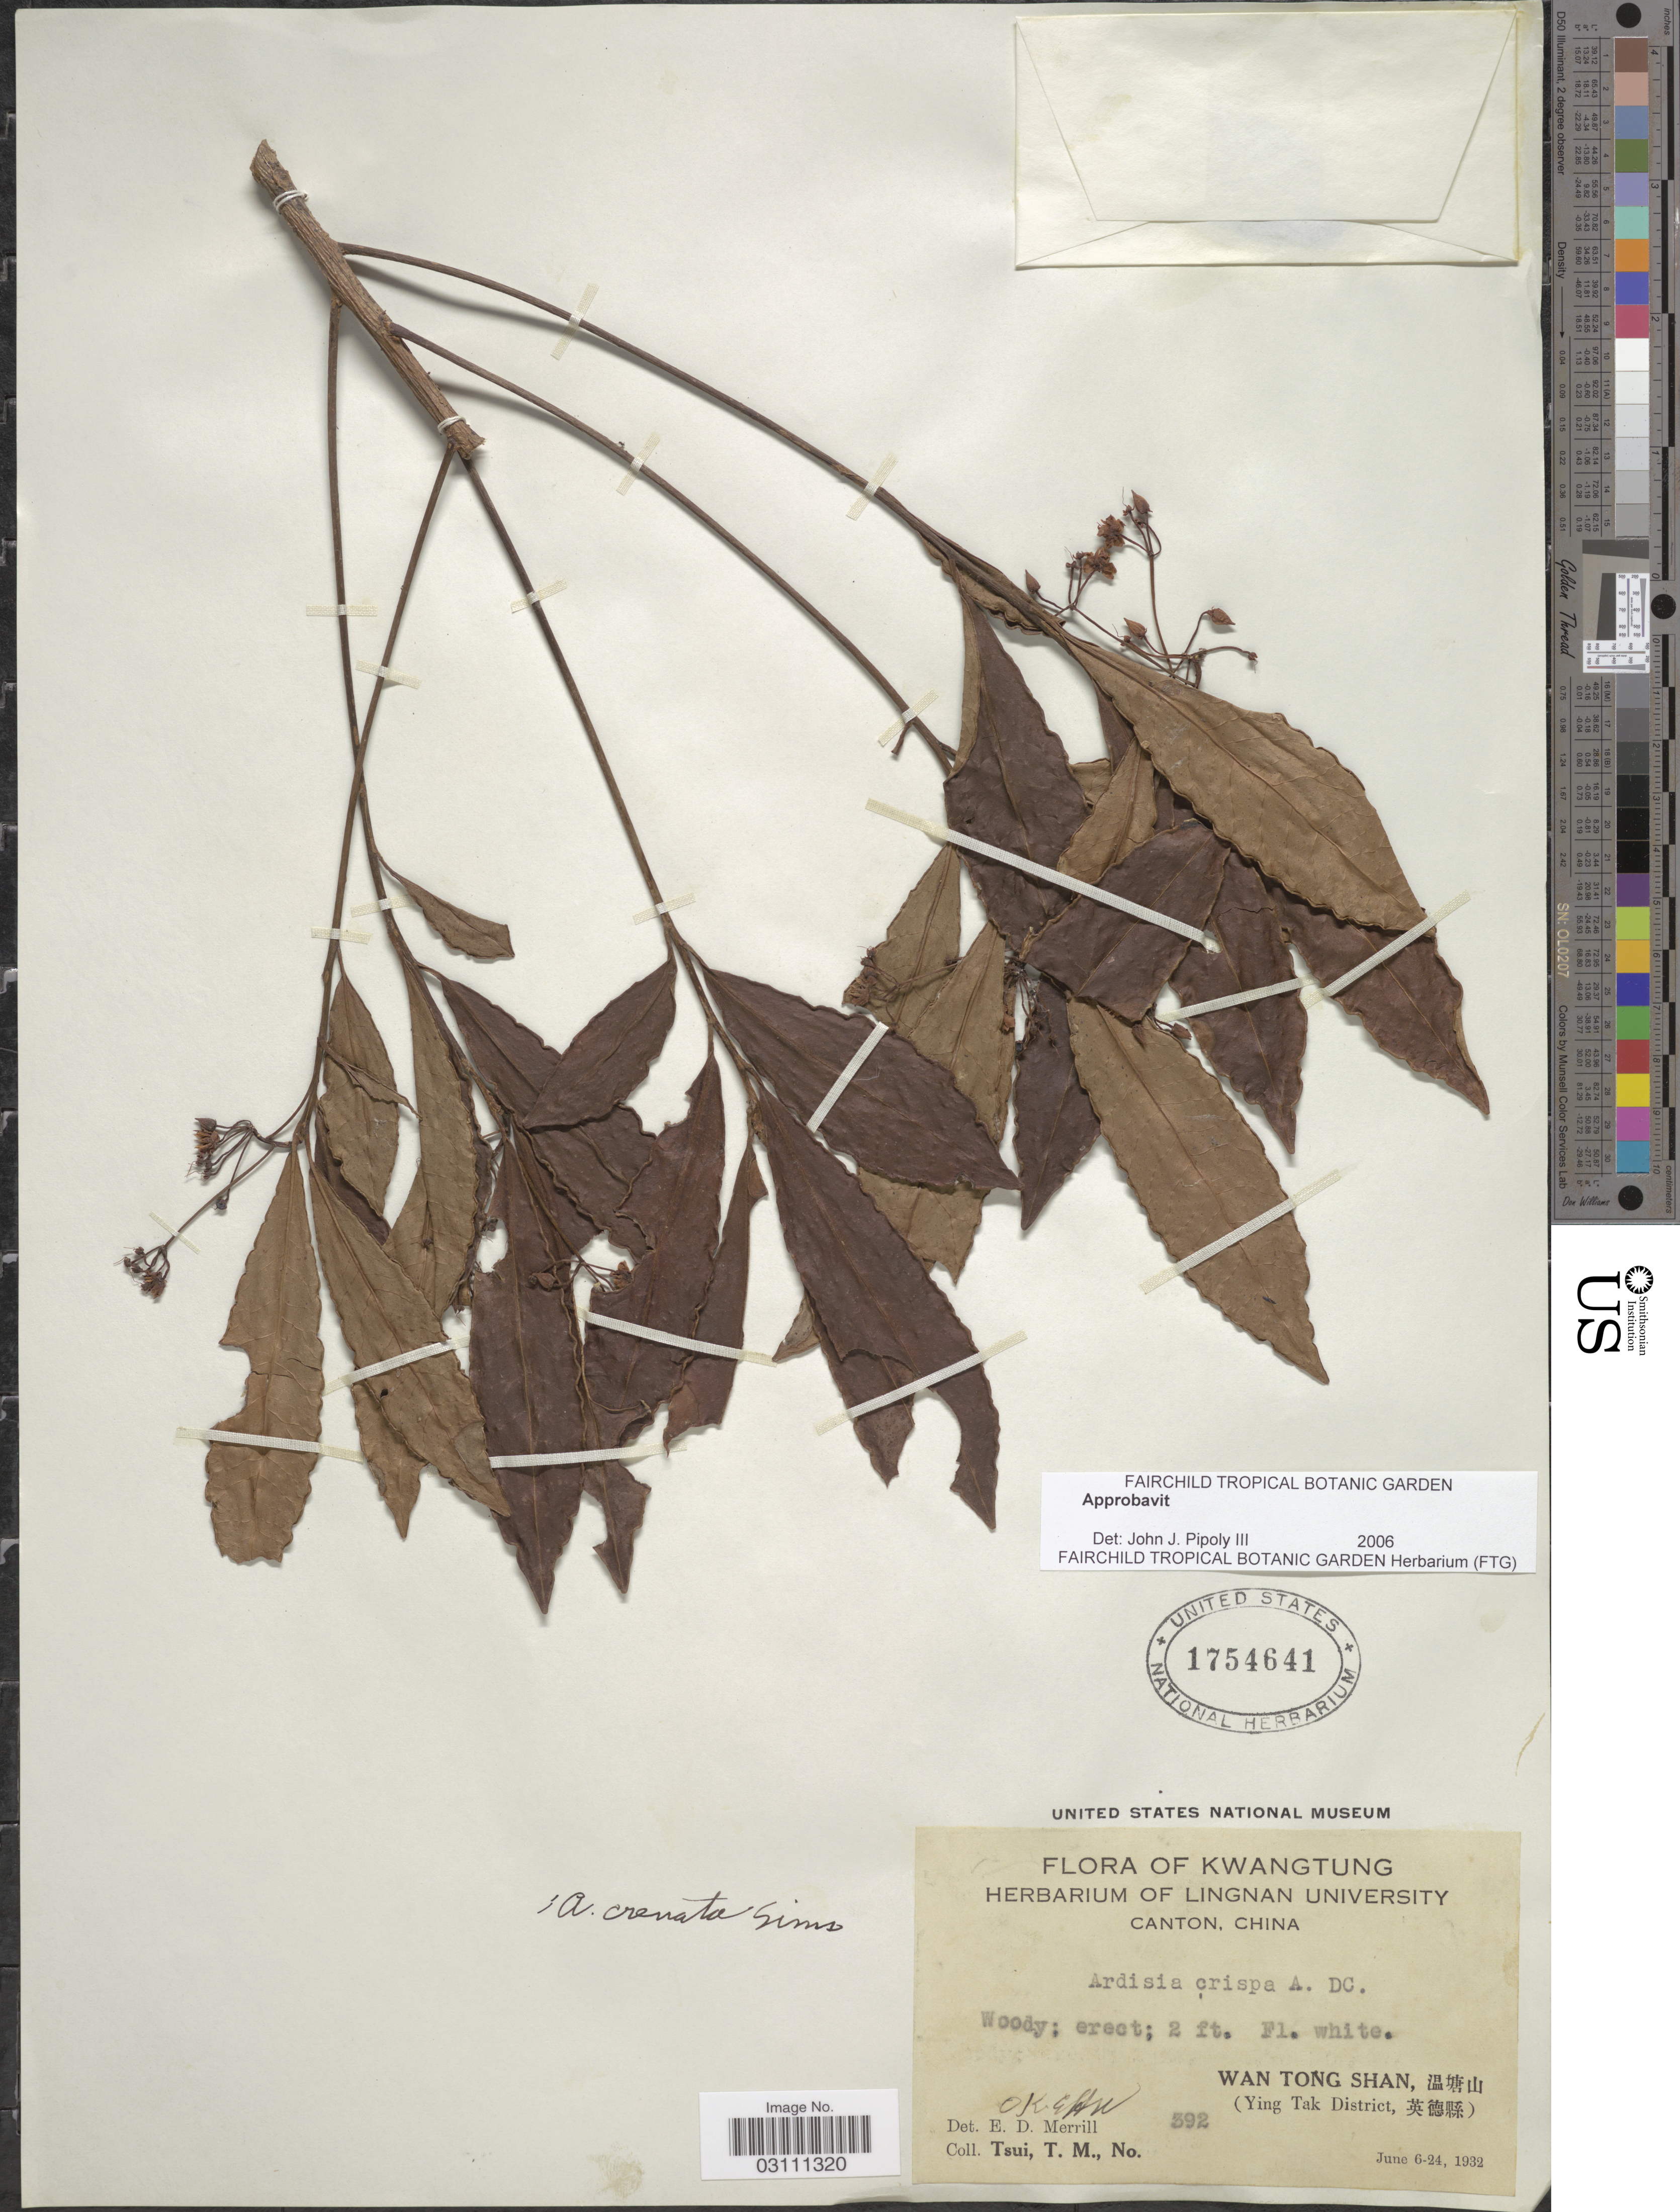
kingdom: Plantae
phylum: Tracheophyta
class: Magnoliopsida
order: Ericales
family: Primulaceae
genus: Ardisia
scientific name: Ardisia crenata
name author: Sims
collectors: T. Tsui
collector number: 392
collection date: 1932-06-06/1932-06-24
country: China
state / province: Guangdong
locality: Kwangtung. Wan Tong Shan (Ying Tak District).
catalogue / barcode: US 1754641